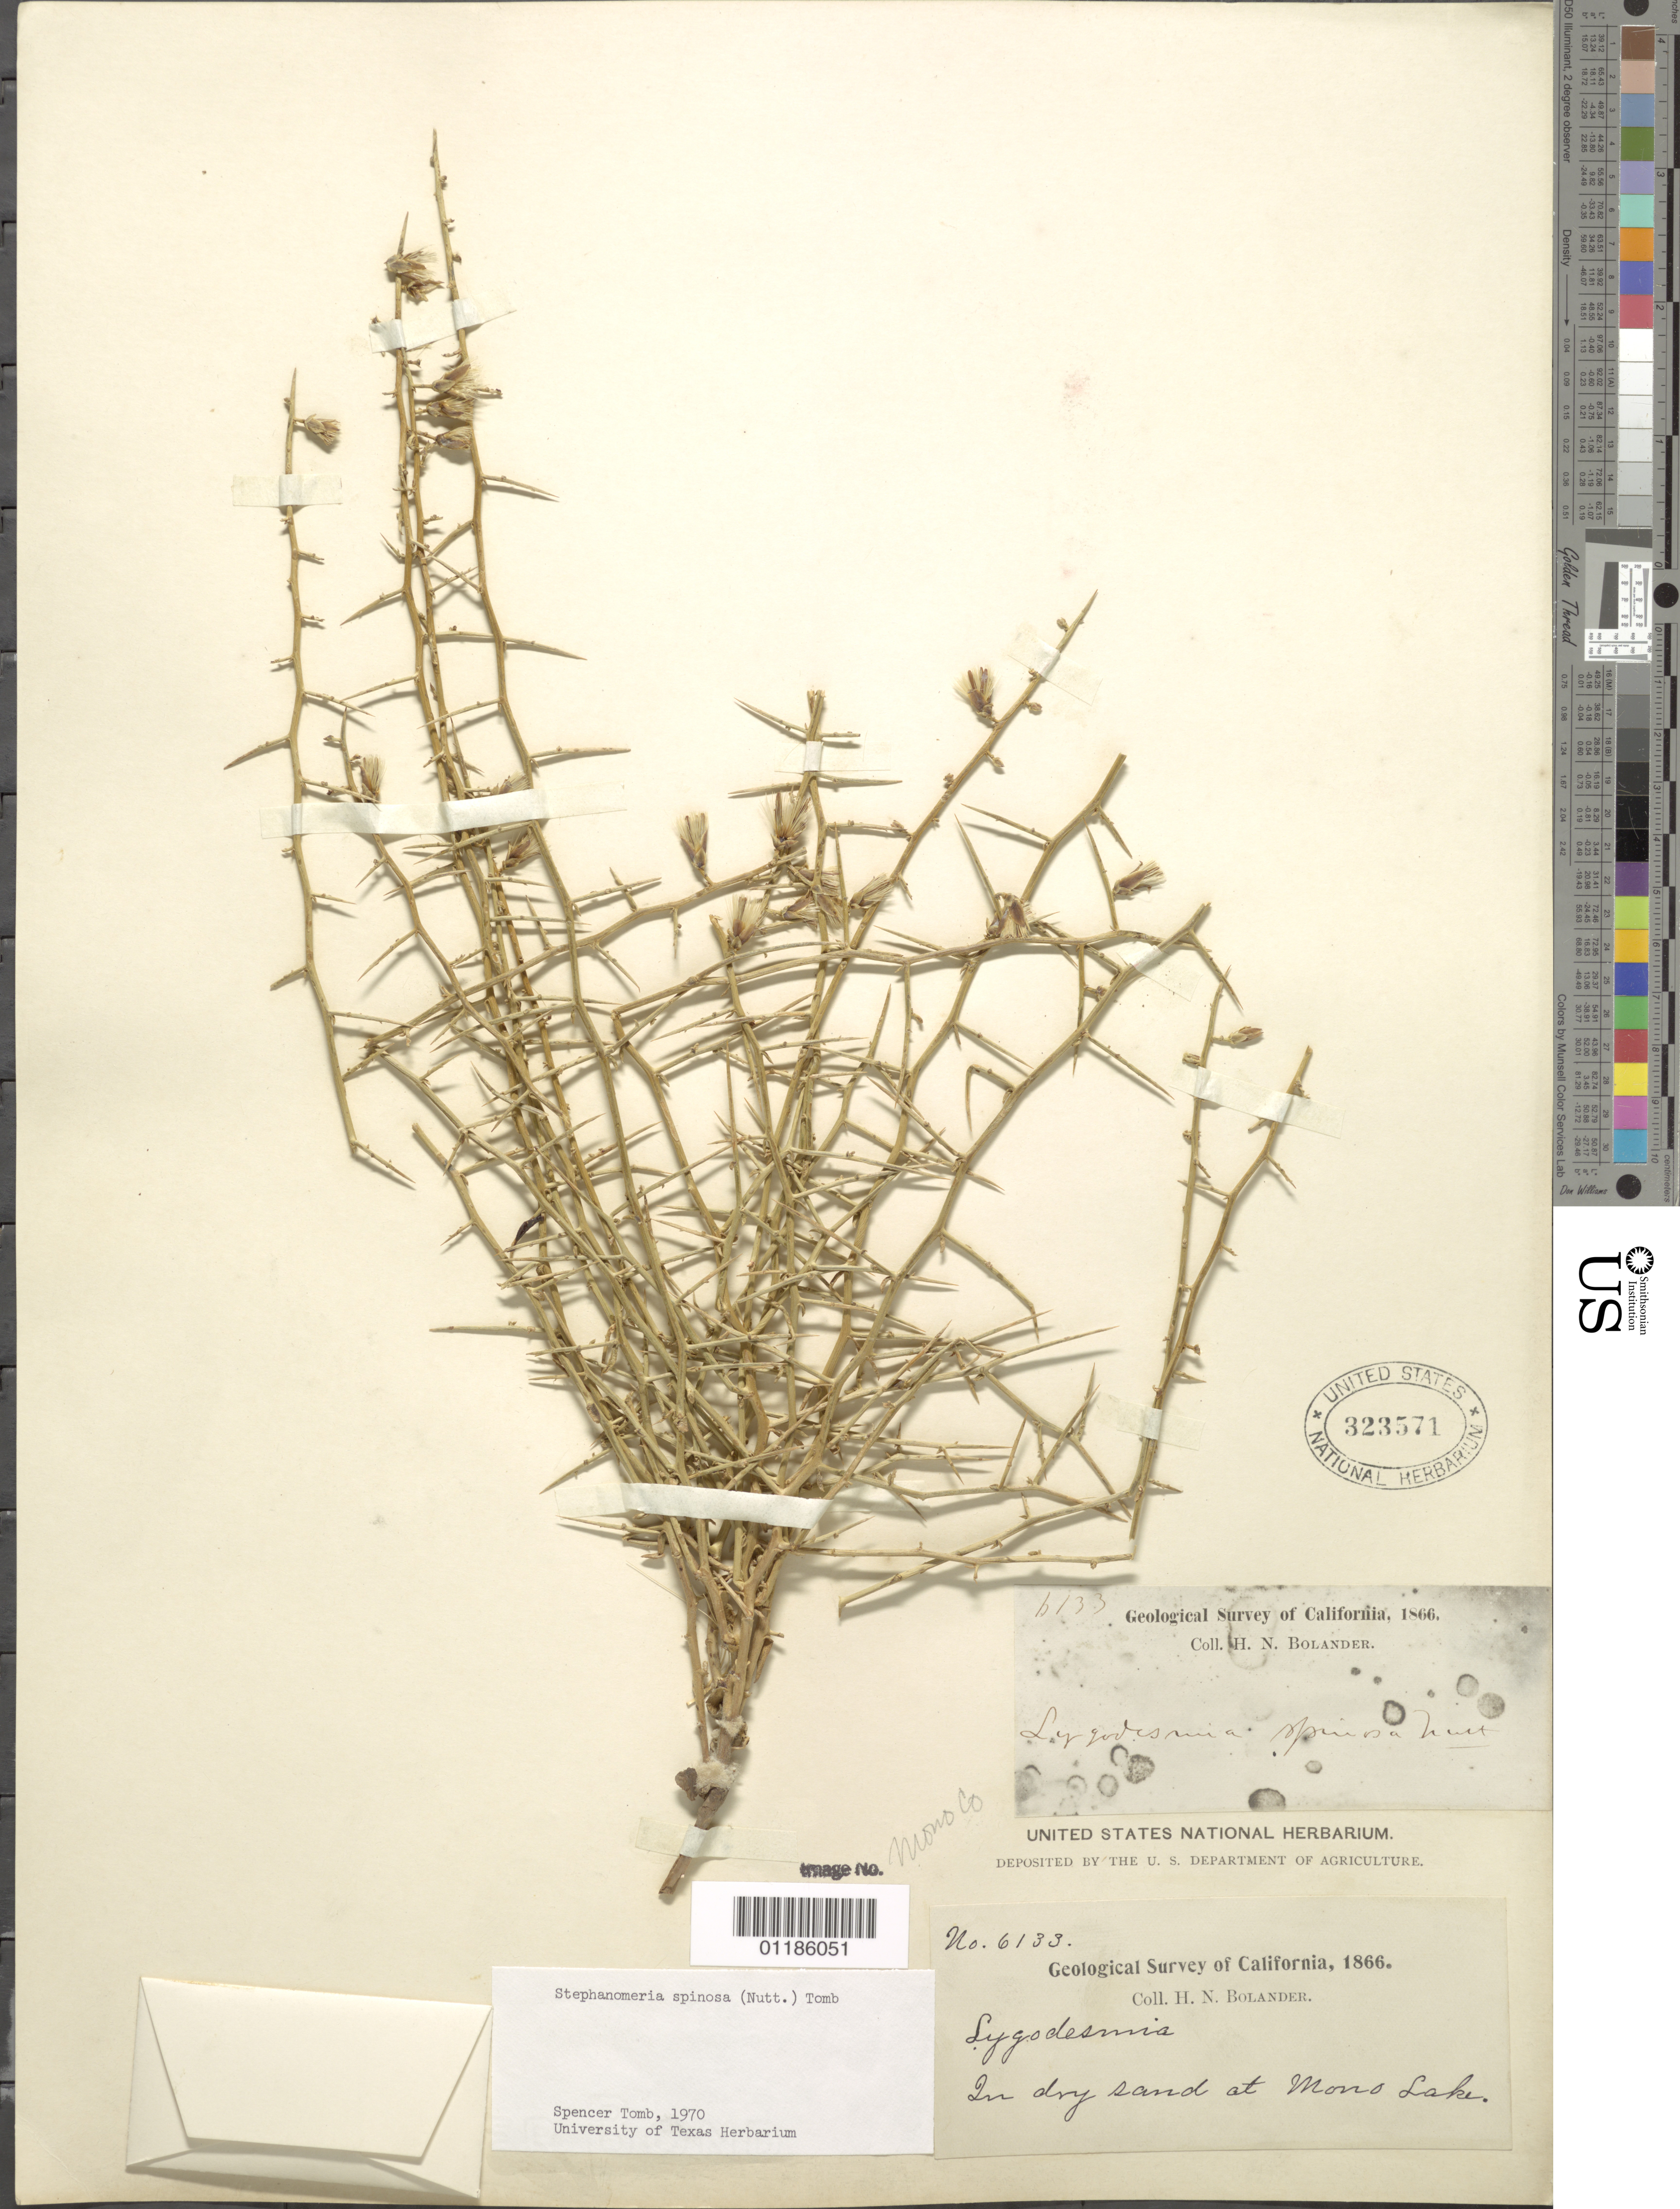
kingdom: Plantae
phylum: Tracheophyta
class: Magnoliopsida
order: Asterales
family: Asteraceae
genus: Pleiacanthus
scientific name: Pleiacanthus spinosus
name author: (Nutt.) Rydb.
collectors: H. Bolander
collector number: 6133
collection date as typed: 1866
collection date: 1866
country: United States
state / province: California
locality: Mono Lake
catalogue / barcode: US 323571